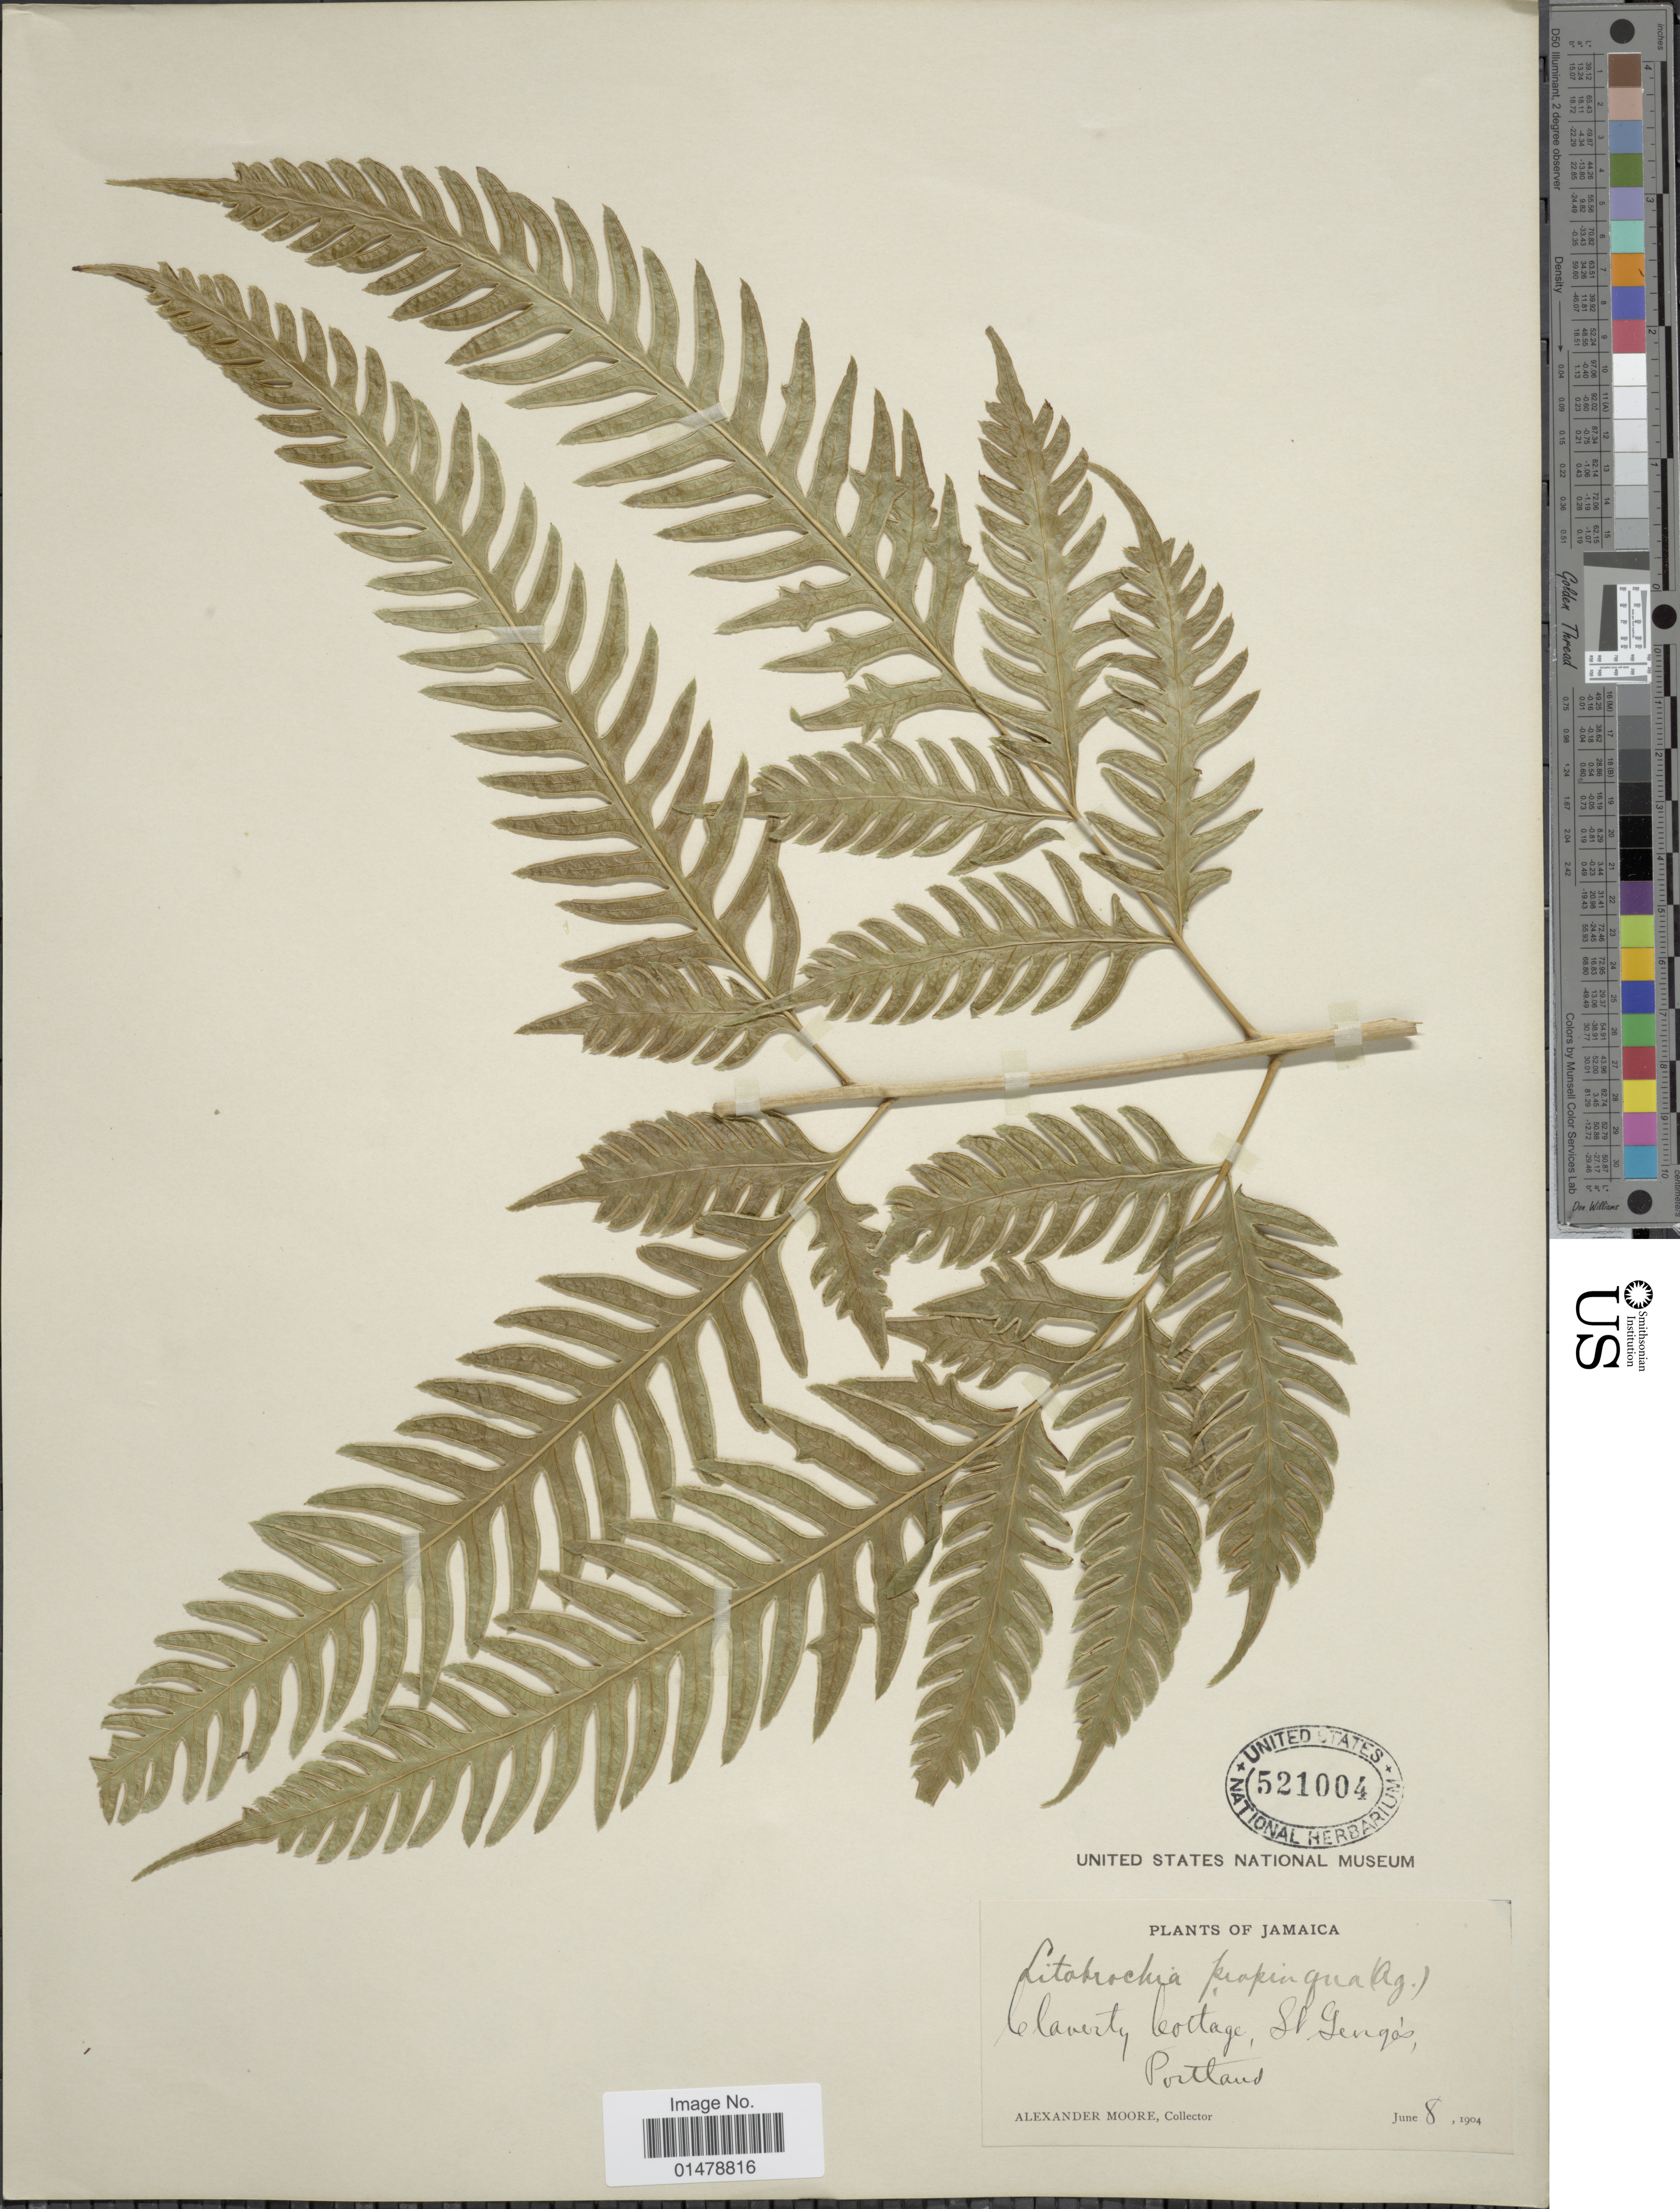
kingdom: Plantae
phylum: Tracheophyta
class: Polypodiopsida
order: Polypodiales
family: Pteridaceae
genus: Pteris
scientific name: Pteris propinqua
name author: J. Agardh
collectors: A. Moore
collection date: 1904-06-08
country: Jamaica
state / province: Portland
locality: Claverty Cottage, St. George's.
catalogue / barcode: US 521004